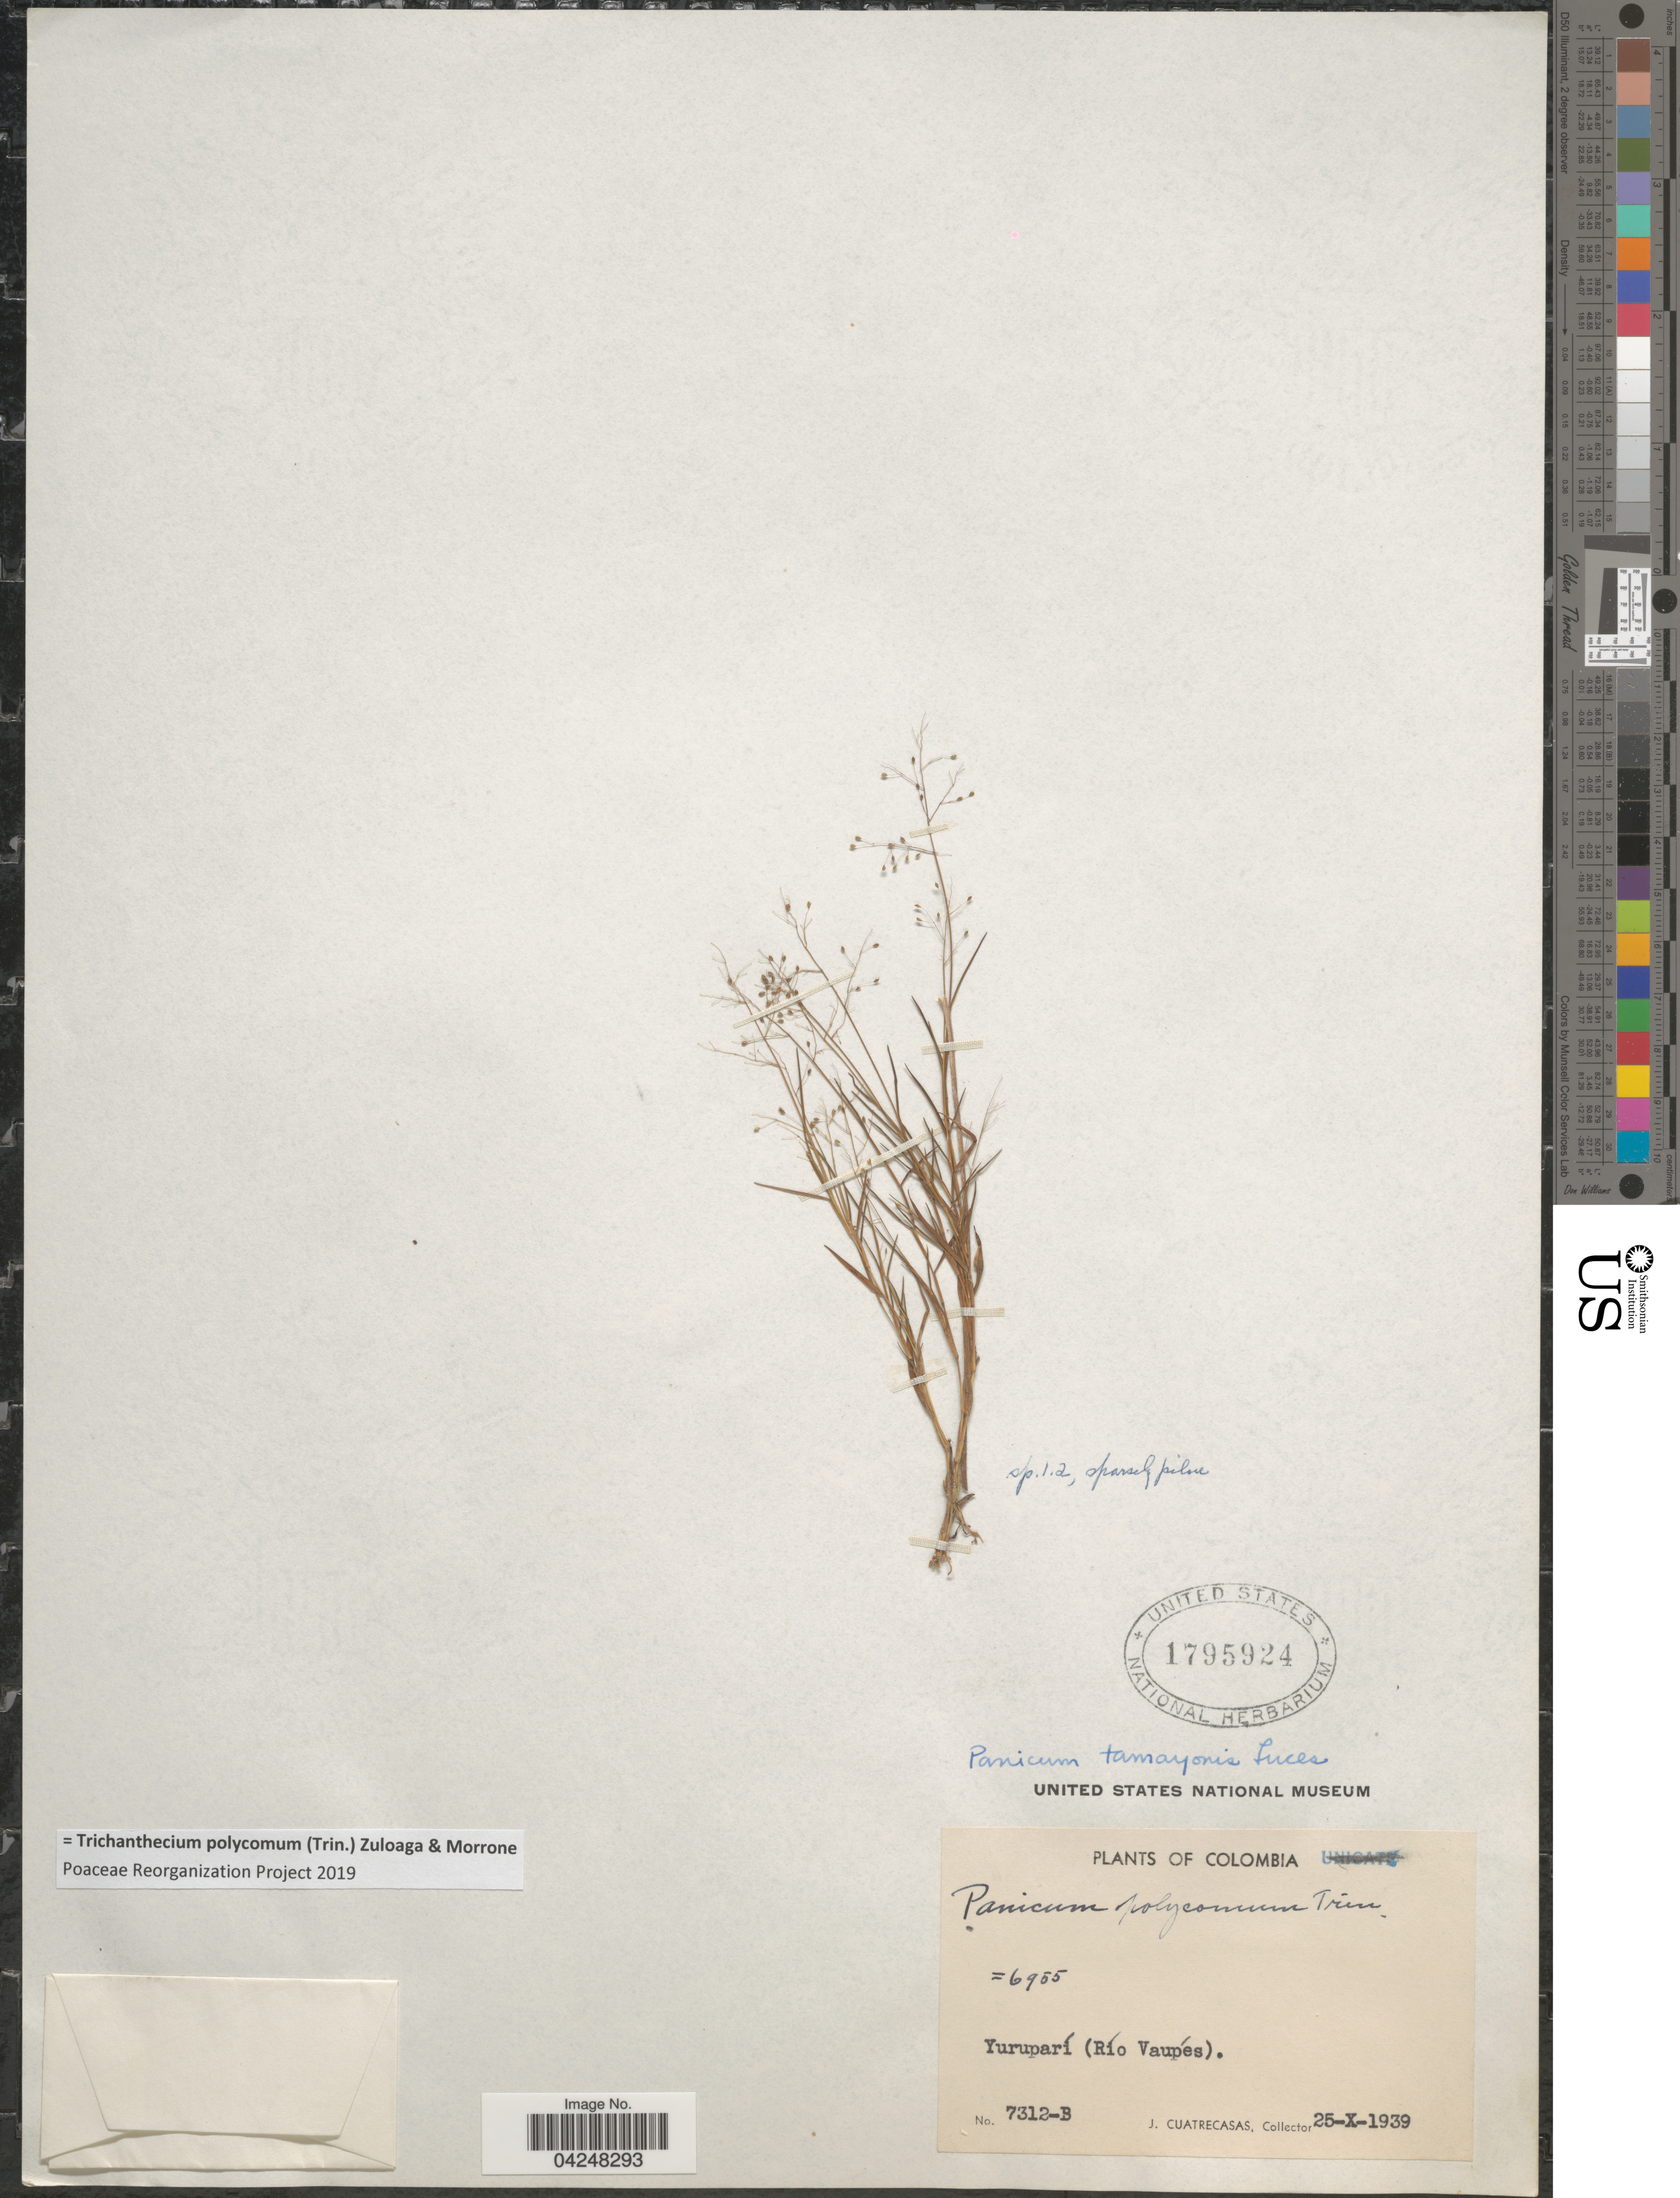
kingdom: Plantae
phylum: Tracheophyta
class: Liliopsida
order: Poales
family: Poaceae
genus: Trichanthecium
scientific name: Trichanthecium polycomum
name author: (Trin.) Zuloaga & Morrone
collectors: J. Cuatrecasas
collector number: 7312-B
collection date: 1939-10-25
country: Colombia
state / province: Vaupés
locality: Yuruparí (Río Vaupés).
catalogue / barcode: US 1795924